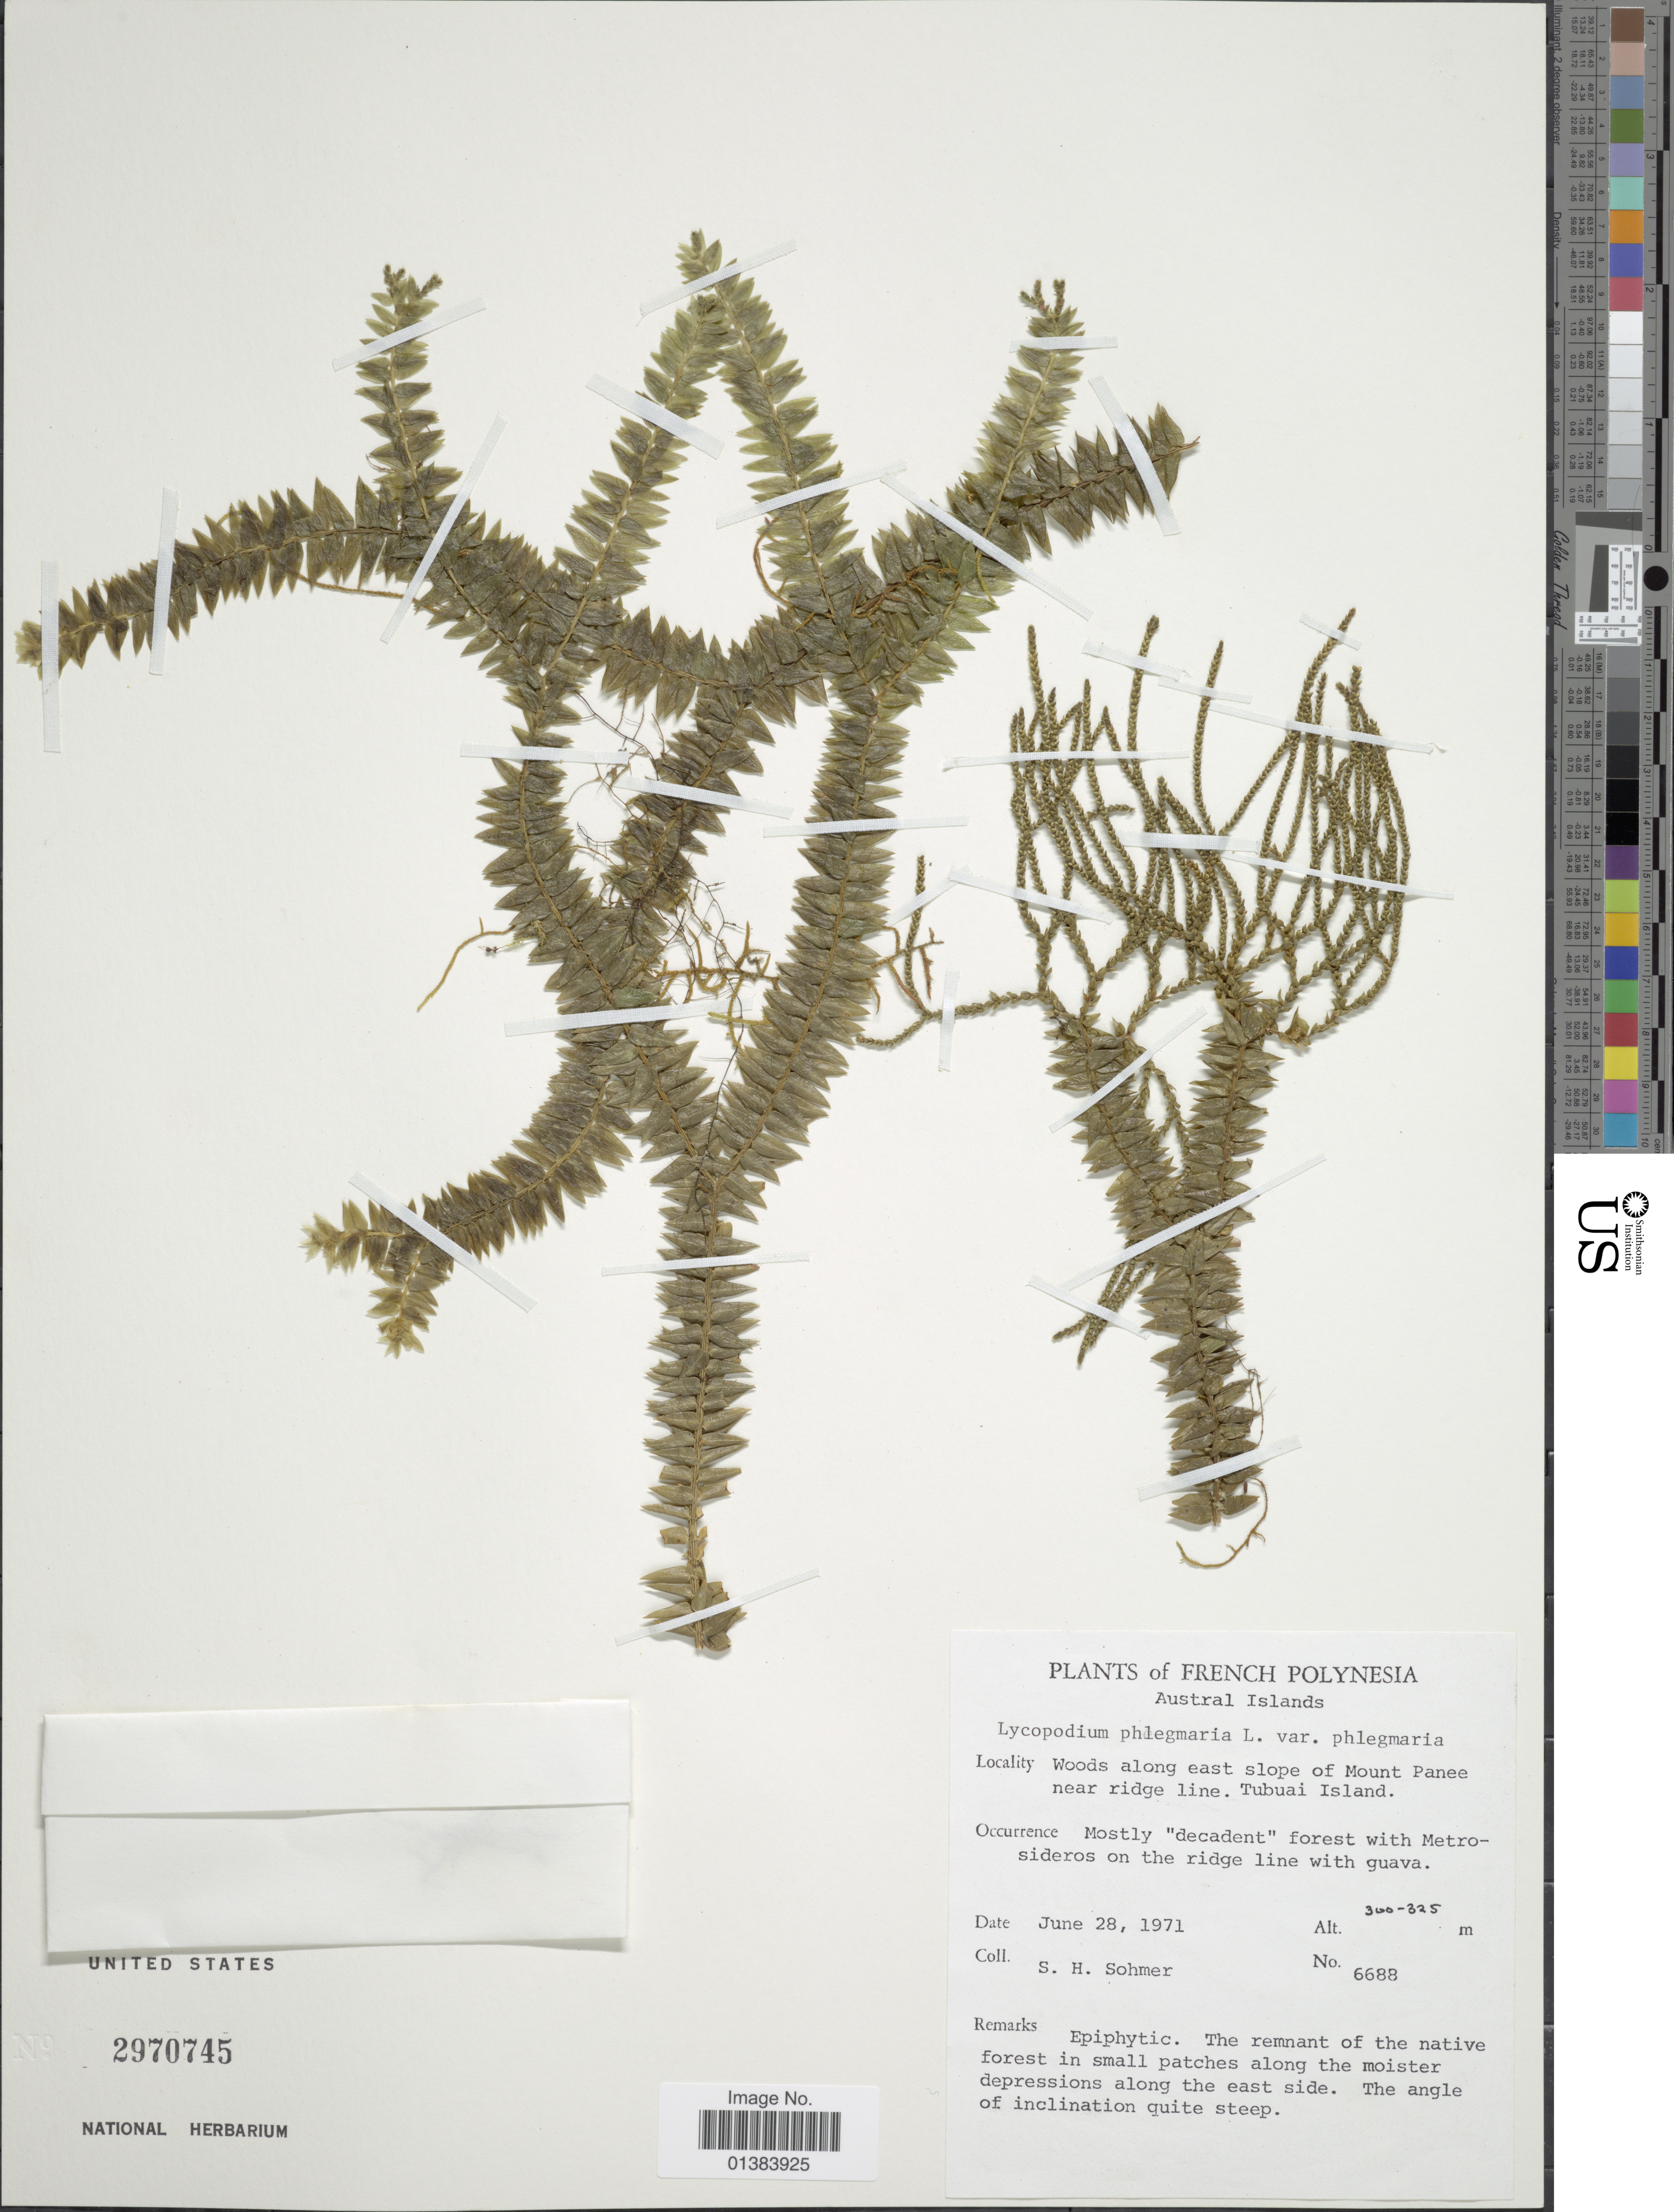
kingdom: Plantae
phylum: Tracheophyta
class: Lycopodiopsida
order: Lycopodiales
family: Lycopodiaceae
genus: Phlegmariurus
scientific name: Phlegmariurus australis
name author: (Willd.) A. R. Field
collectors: S. H. Sohmer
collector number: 6688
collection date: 1971-06-28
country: French Polynesia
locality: Austral Islands, Woods along east slope of Mount Panee near ridge line. Tubuai Island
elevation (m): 300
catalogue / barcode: US 2970745